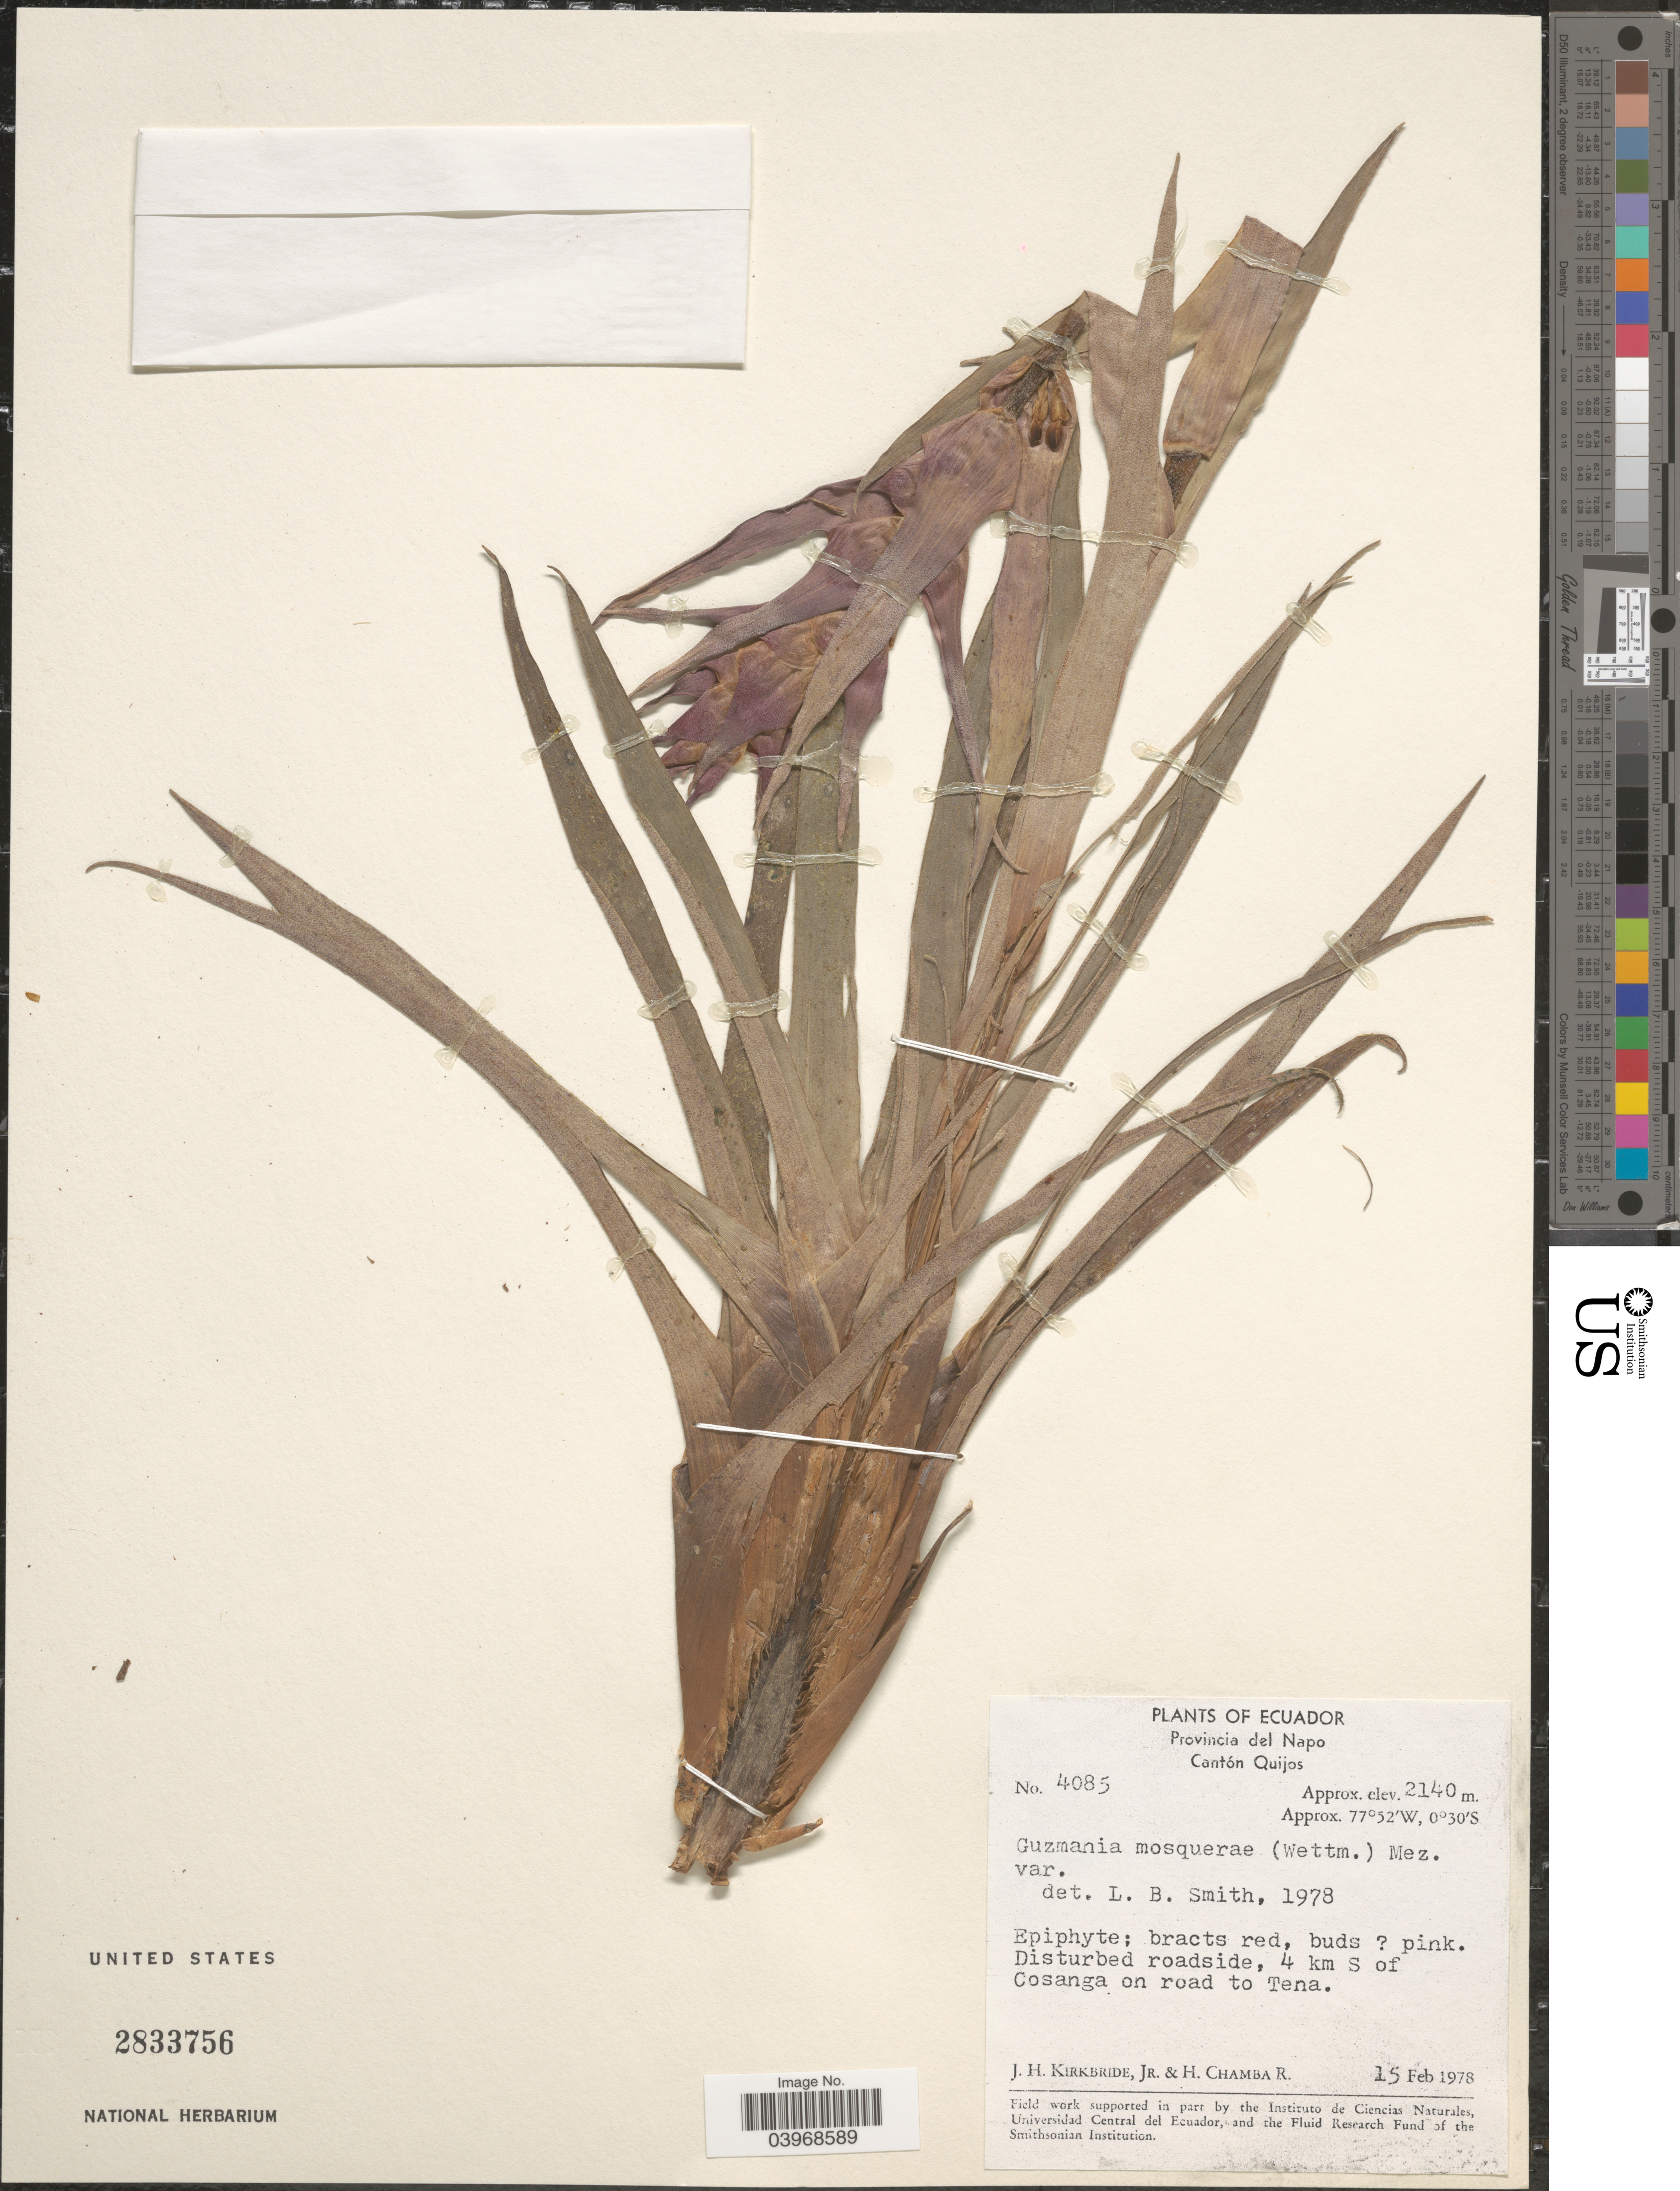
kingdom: Plantae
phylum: Tracheophyta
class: Liliopsida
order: Poales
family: Bromeliaceae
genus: Guzmania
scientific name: Guzmania mosquerae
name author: (Wittm.) Mez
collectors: J. H. Kirkbride & H. Chamba R.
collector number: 4085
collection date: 1978-02-15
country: Ecuador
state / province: Napo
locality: Cantón Quijos. disturbed roadside, 4 km S of Cosanga on road to Tena.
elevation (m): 2140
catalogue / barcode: US 2833756